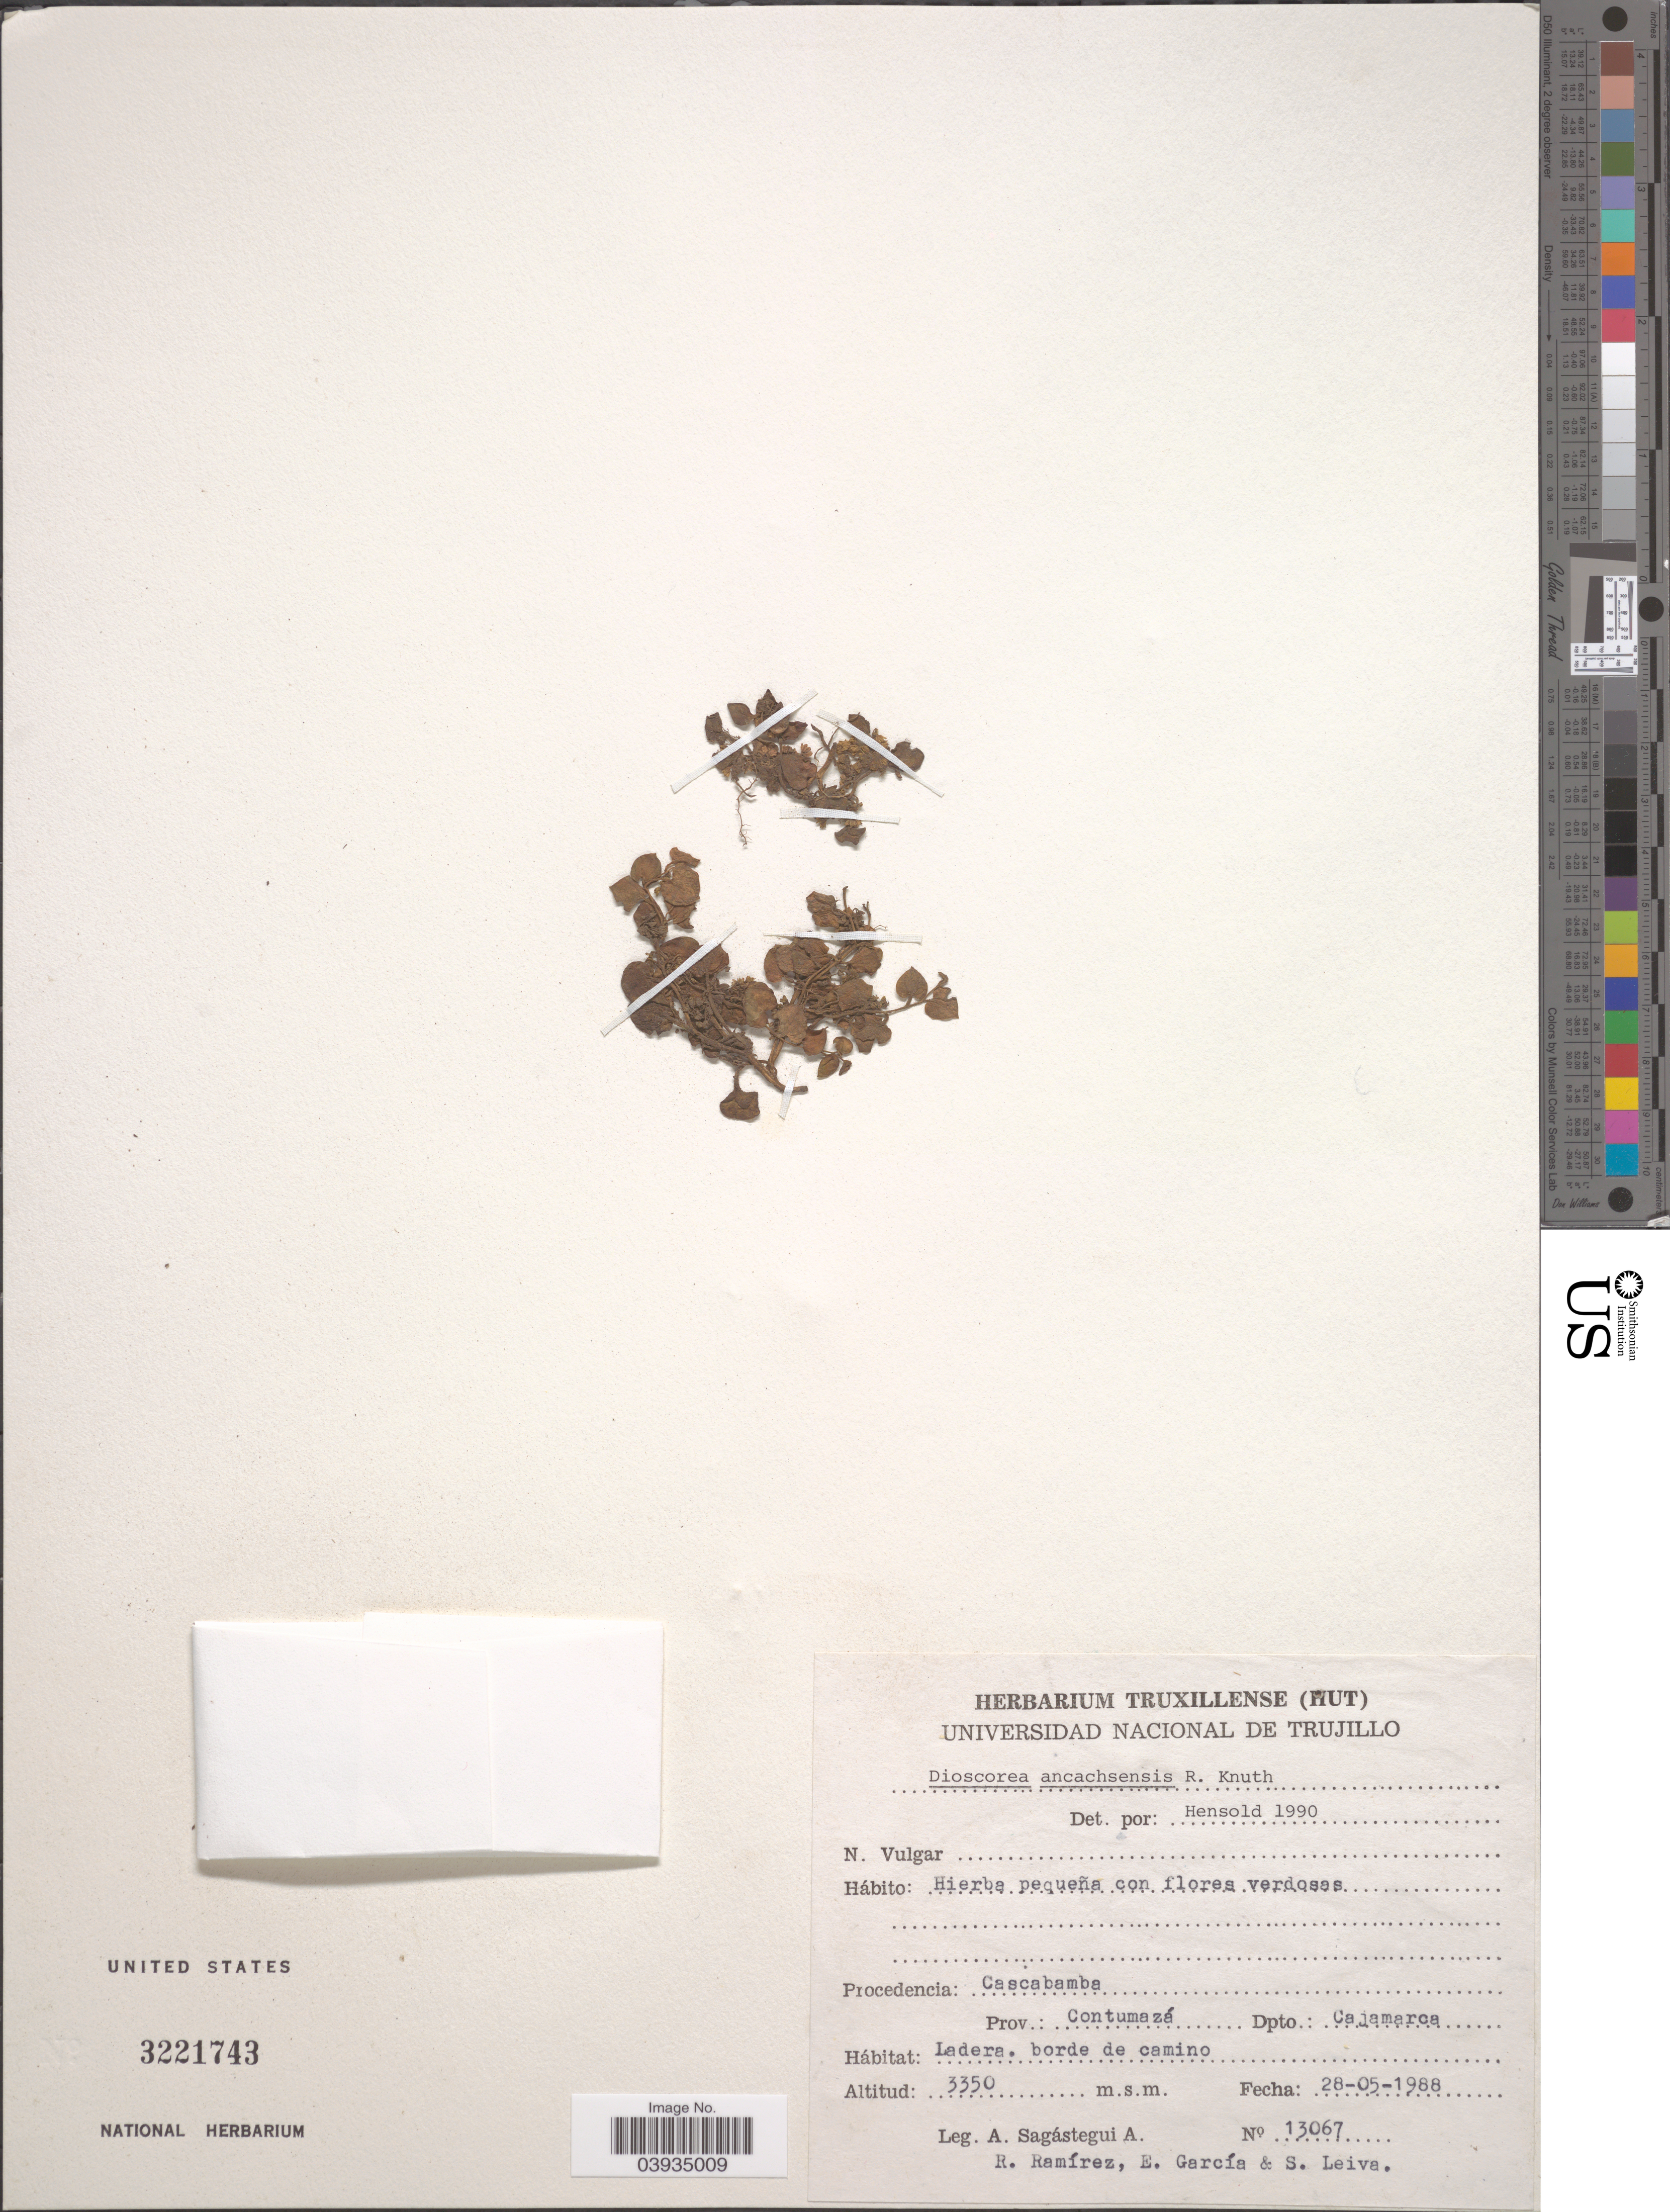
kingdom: Plantae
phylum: Tracheophyta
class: Liliopsida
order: Dioscoreales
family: Dioscoreaceae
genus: Dioscorea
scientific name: Dioscorea ancachsensis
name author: R. Knuth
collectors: A. Sagástegui A., R. Ramirez, E. Garcia & S. Leiva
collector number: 13067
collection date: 1988-05-28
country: Peru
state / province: Cajamarca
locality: Procedencia: Cascabambe. Prov. Contumazá. Dpto. Cajamarca.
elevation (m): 3350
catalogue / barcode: US 3221743